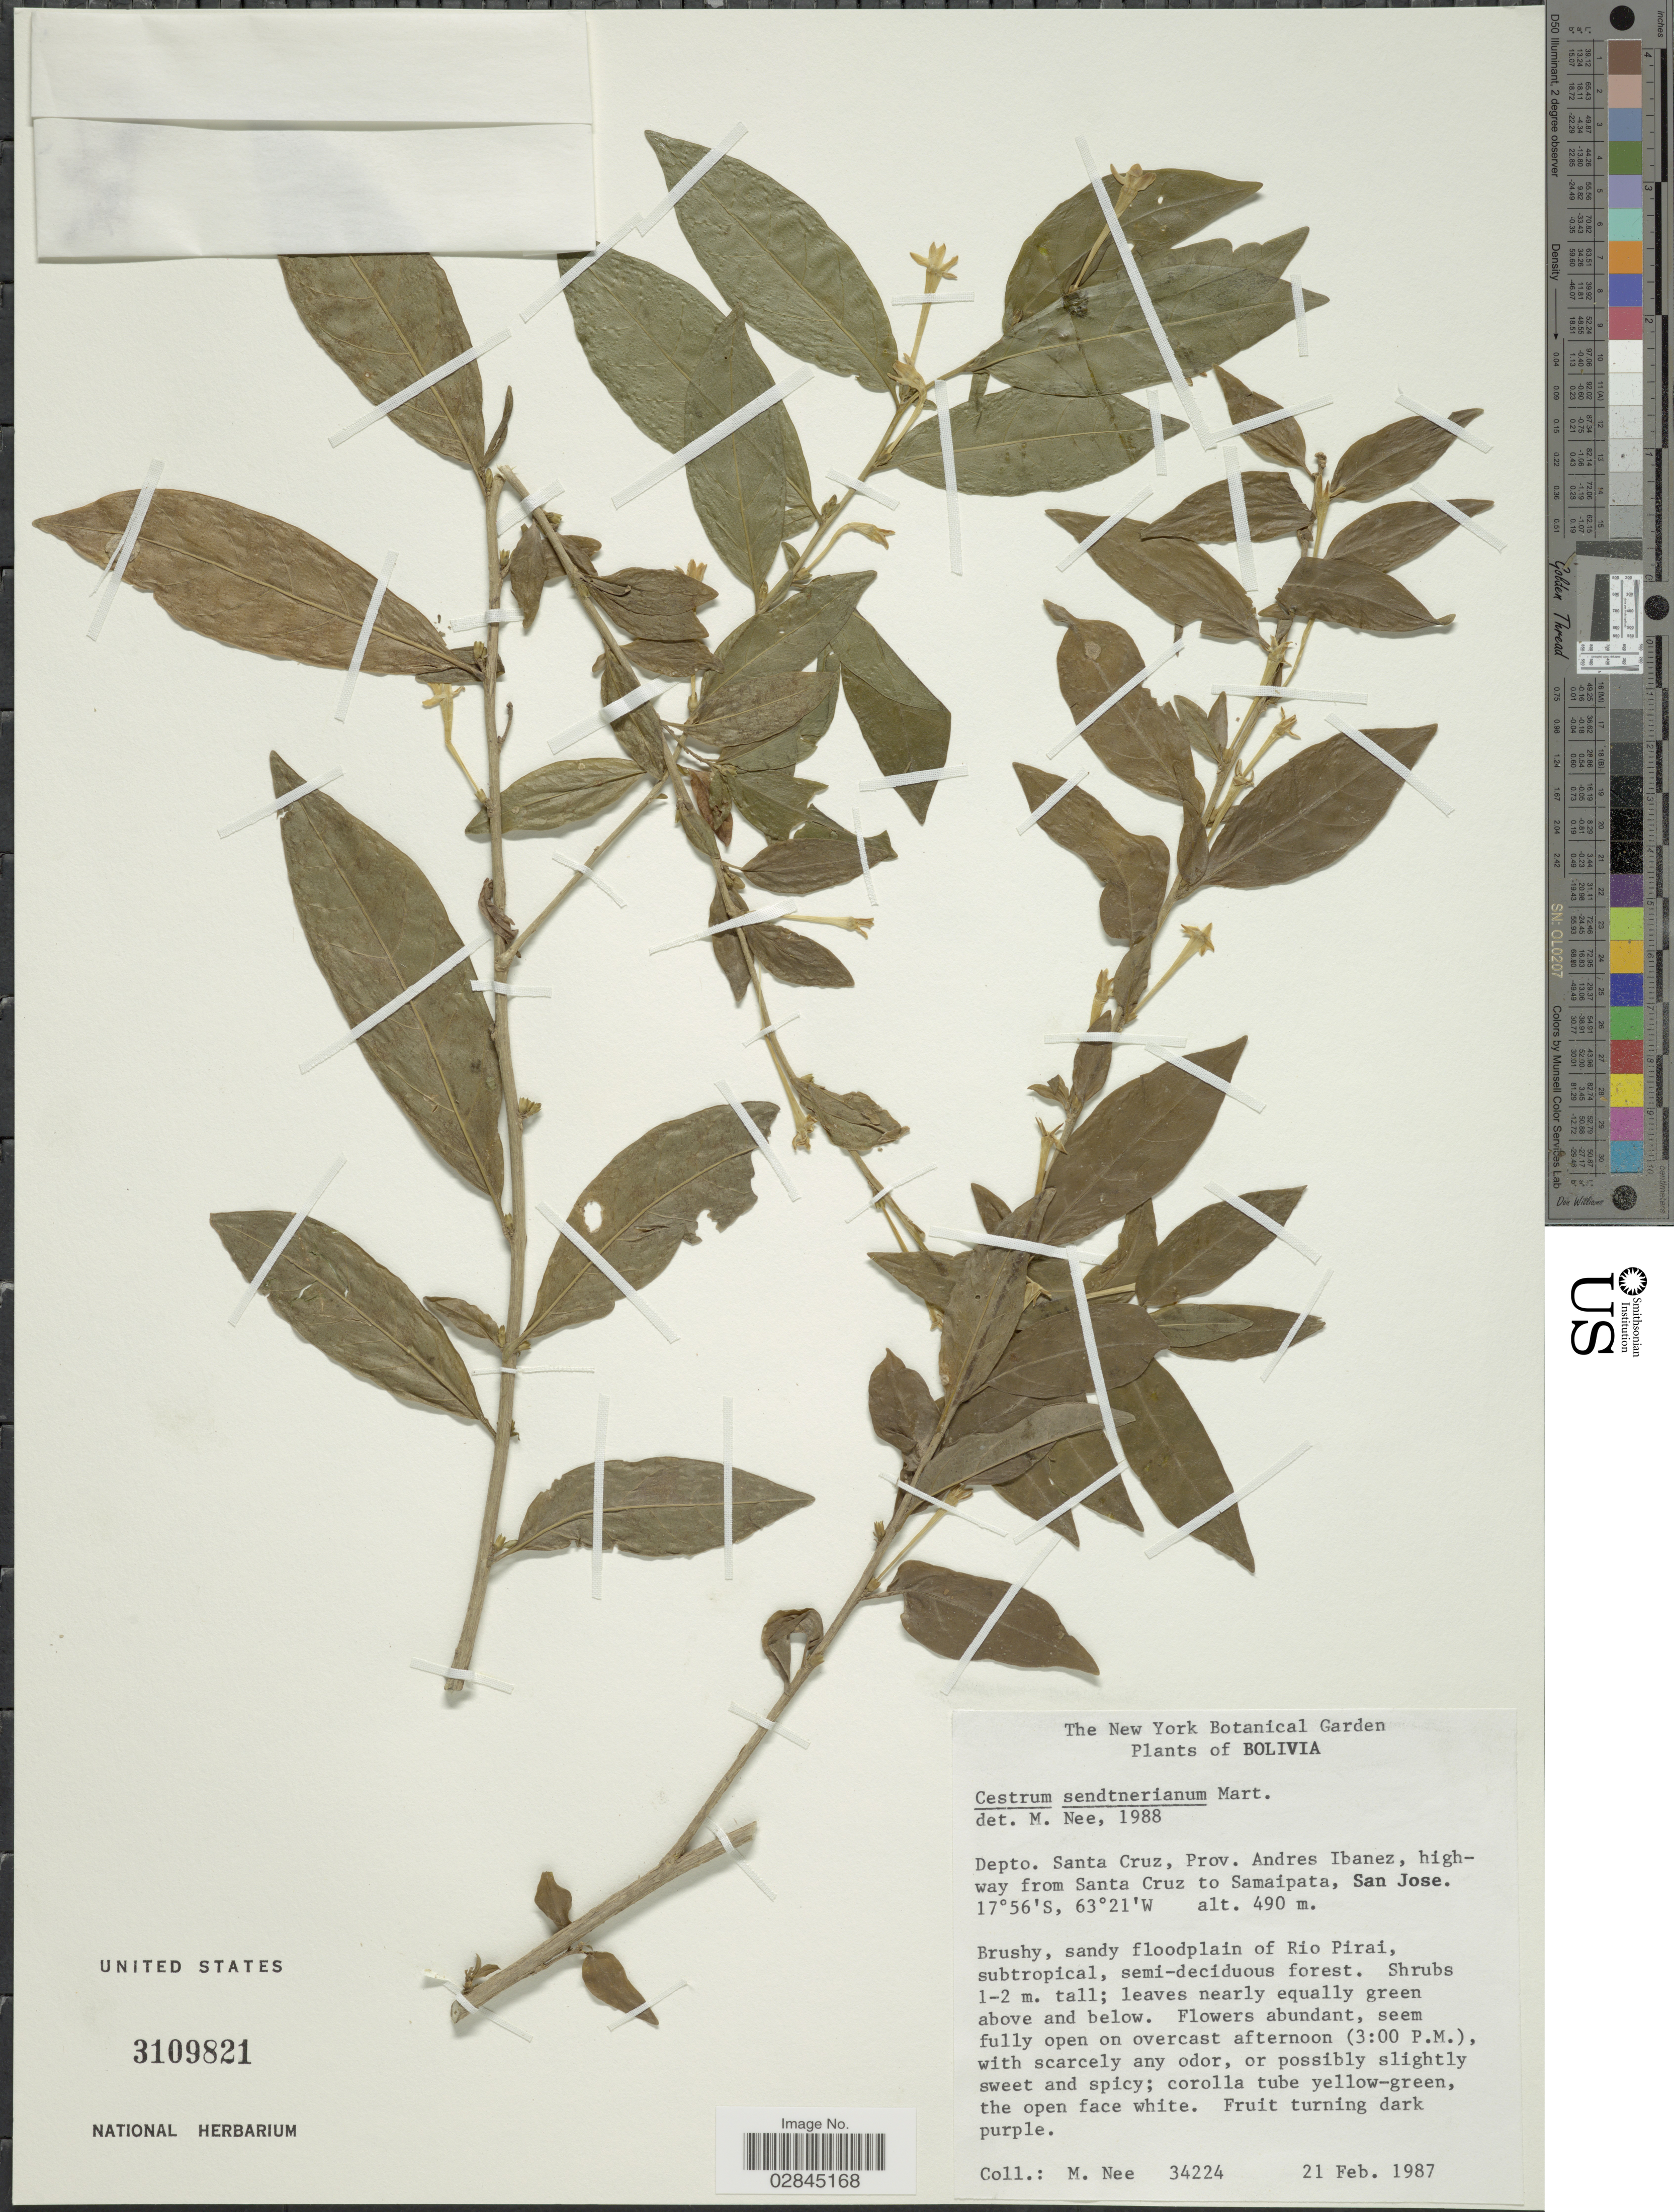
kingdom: Plantae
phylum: Tracheophyta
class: Magnoliopsida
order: Solanales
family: Solanaceae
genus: Cestrum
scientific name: Cestrum sendtnerianum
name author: Mart. ex Sendtn.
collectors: M. Nee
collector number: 34224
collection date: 1987-02-21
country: Bolivia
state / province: Santa Cruz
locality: Depto. Santa Cruz, Prov. Andres Ibanez, highway from Santa Cruz to Samaipata, San Jose.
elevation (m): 490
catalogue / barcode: US 3109821